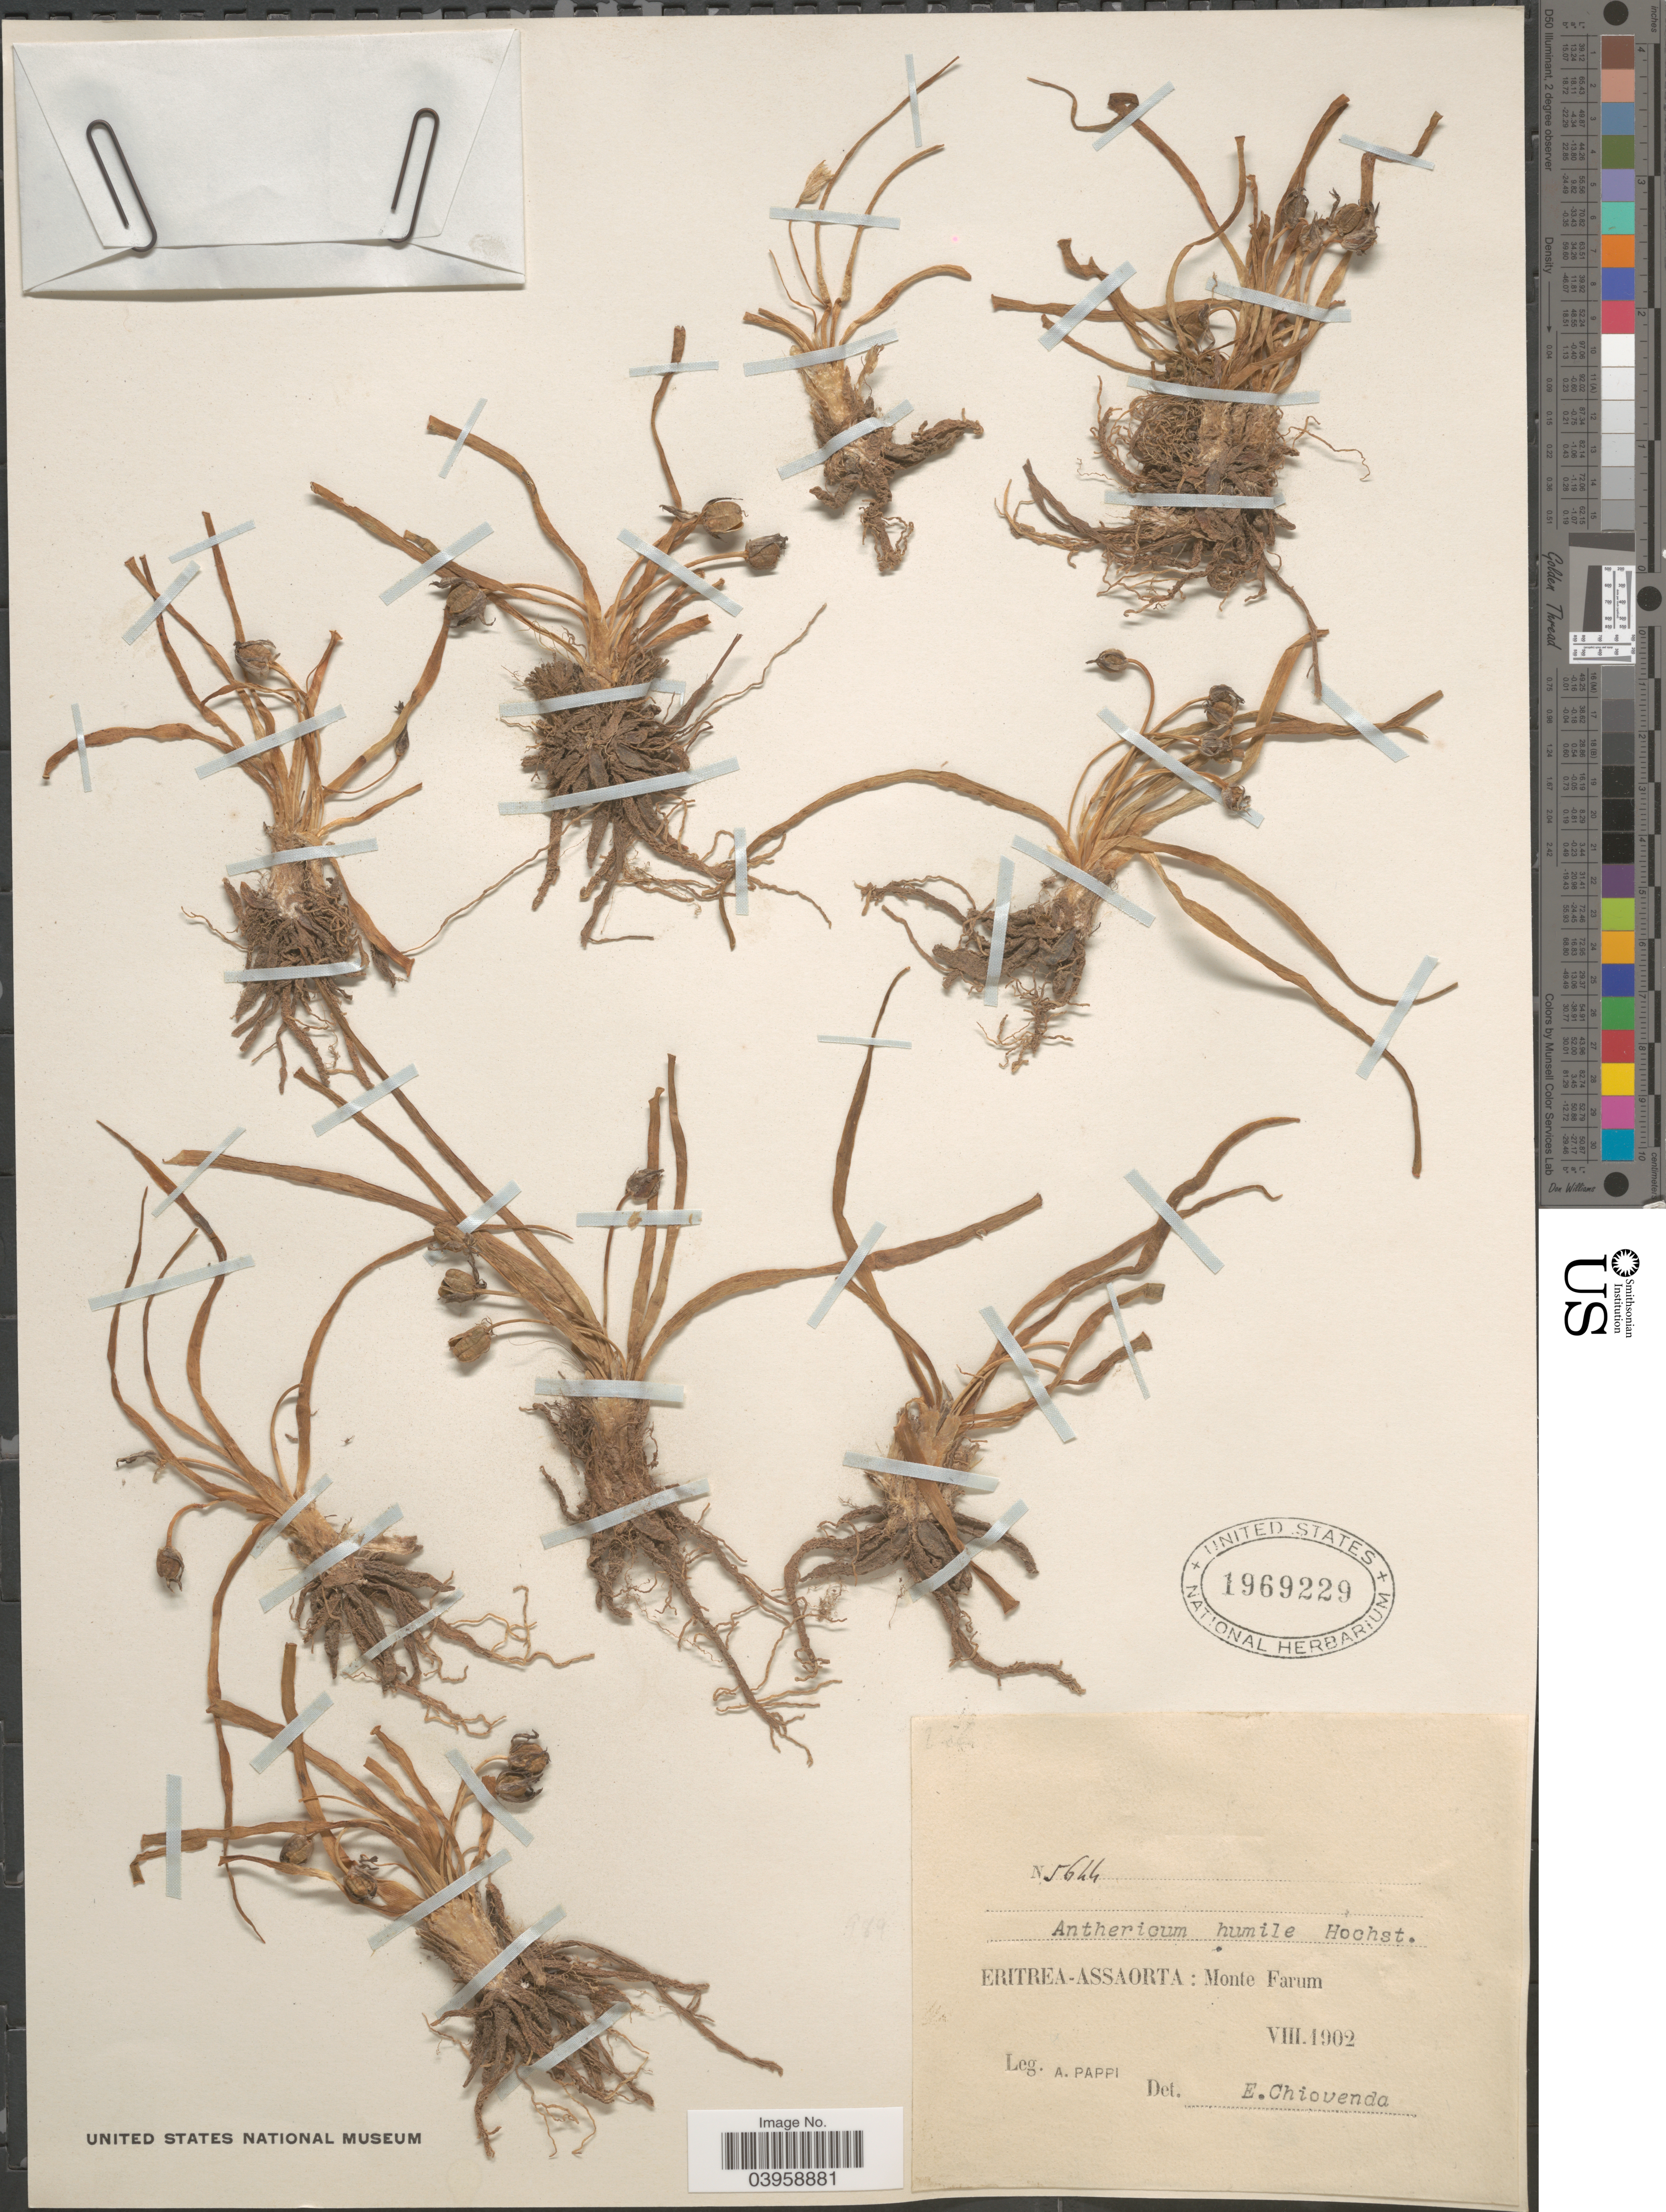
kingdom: Plantae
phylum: Tracheophyta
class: Liliopsida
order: Asparagales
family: Asparagaceae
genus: Anthericum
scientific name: Anthericum humile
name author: Hochst. ex A. Rich.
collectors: A. Pappi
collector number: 5644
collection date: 1902-08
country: Eritrea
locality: Eritrea-Assaorta: Monte Farum.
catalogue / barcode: US 1969229